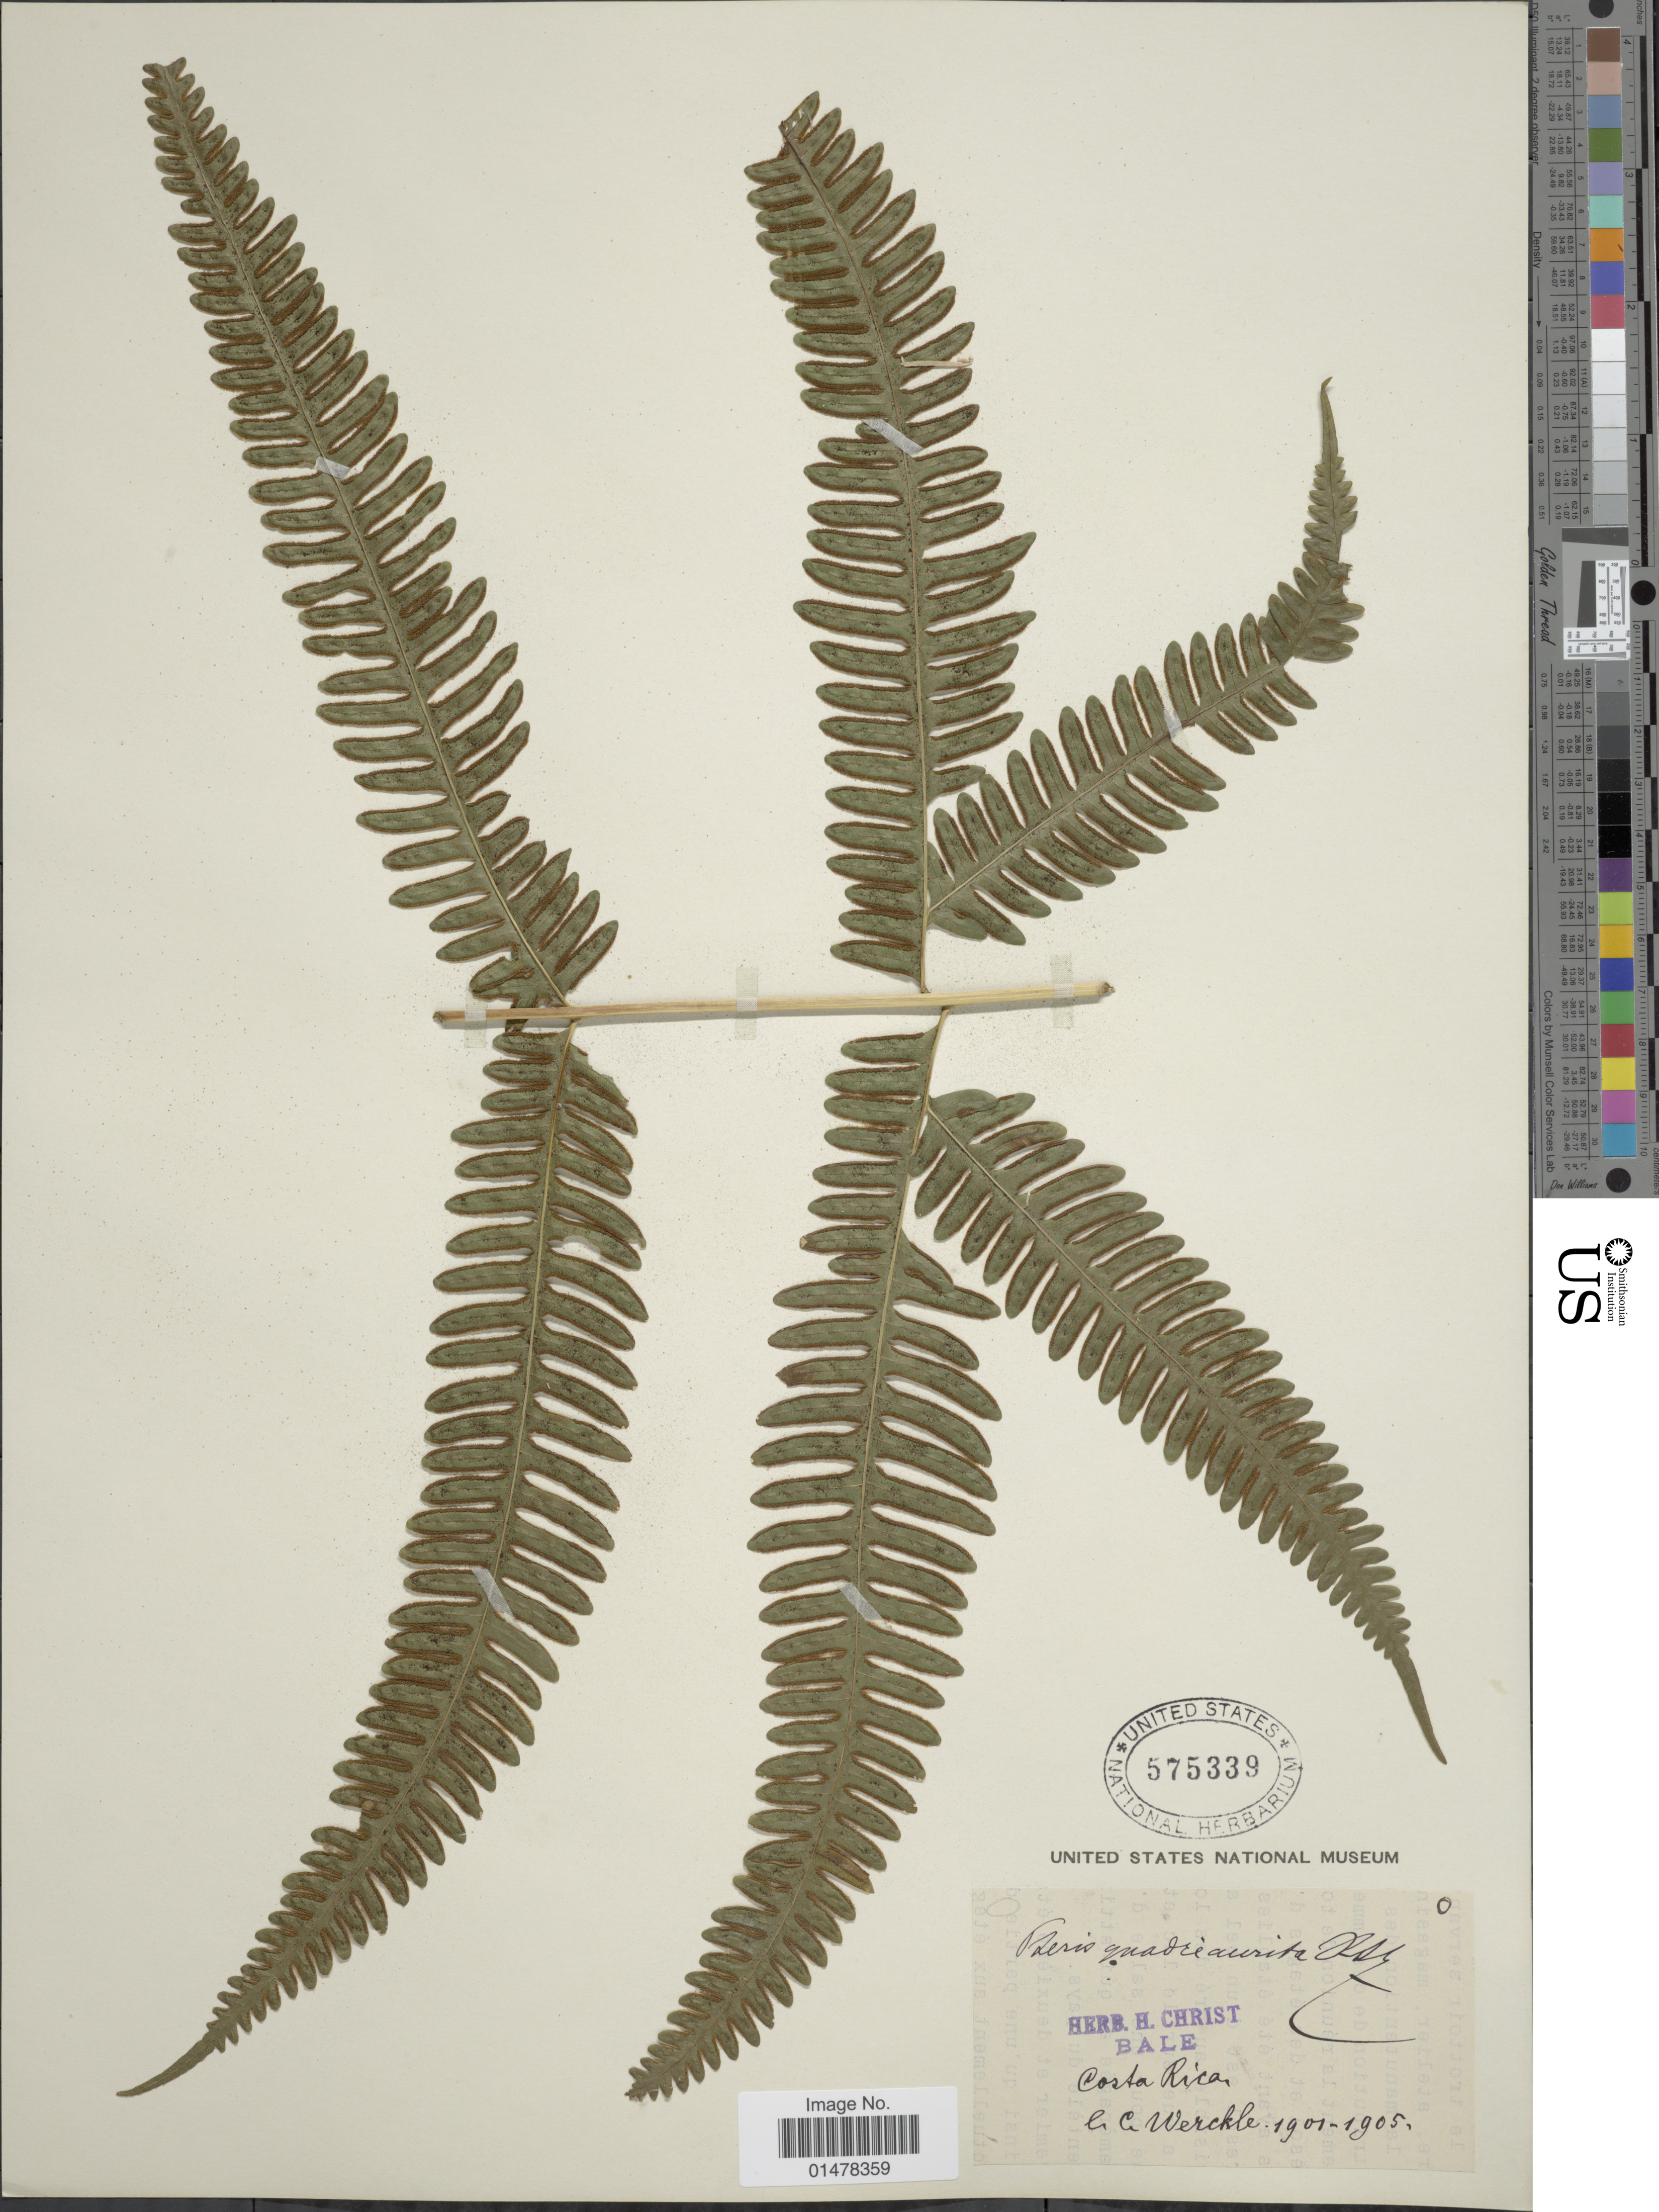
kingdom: Plantae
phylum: Tracheophyta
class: Polypodiopsida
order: Polypodiales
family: Pteridaceae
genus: Pteris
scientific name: Pteris quadriaurita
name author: Retz.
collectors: C. C Wercklé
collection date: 1901/1905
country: Costa Rica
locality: Costa Rica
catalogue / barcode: US 575339